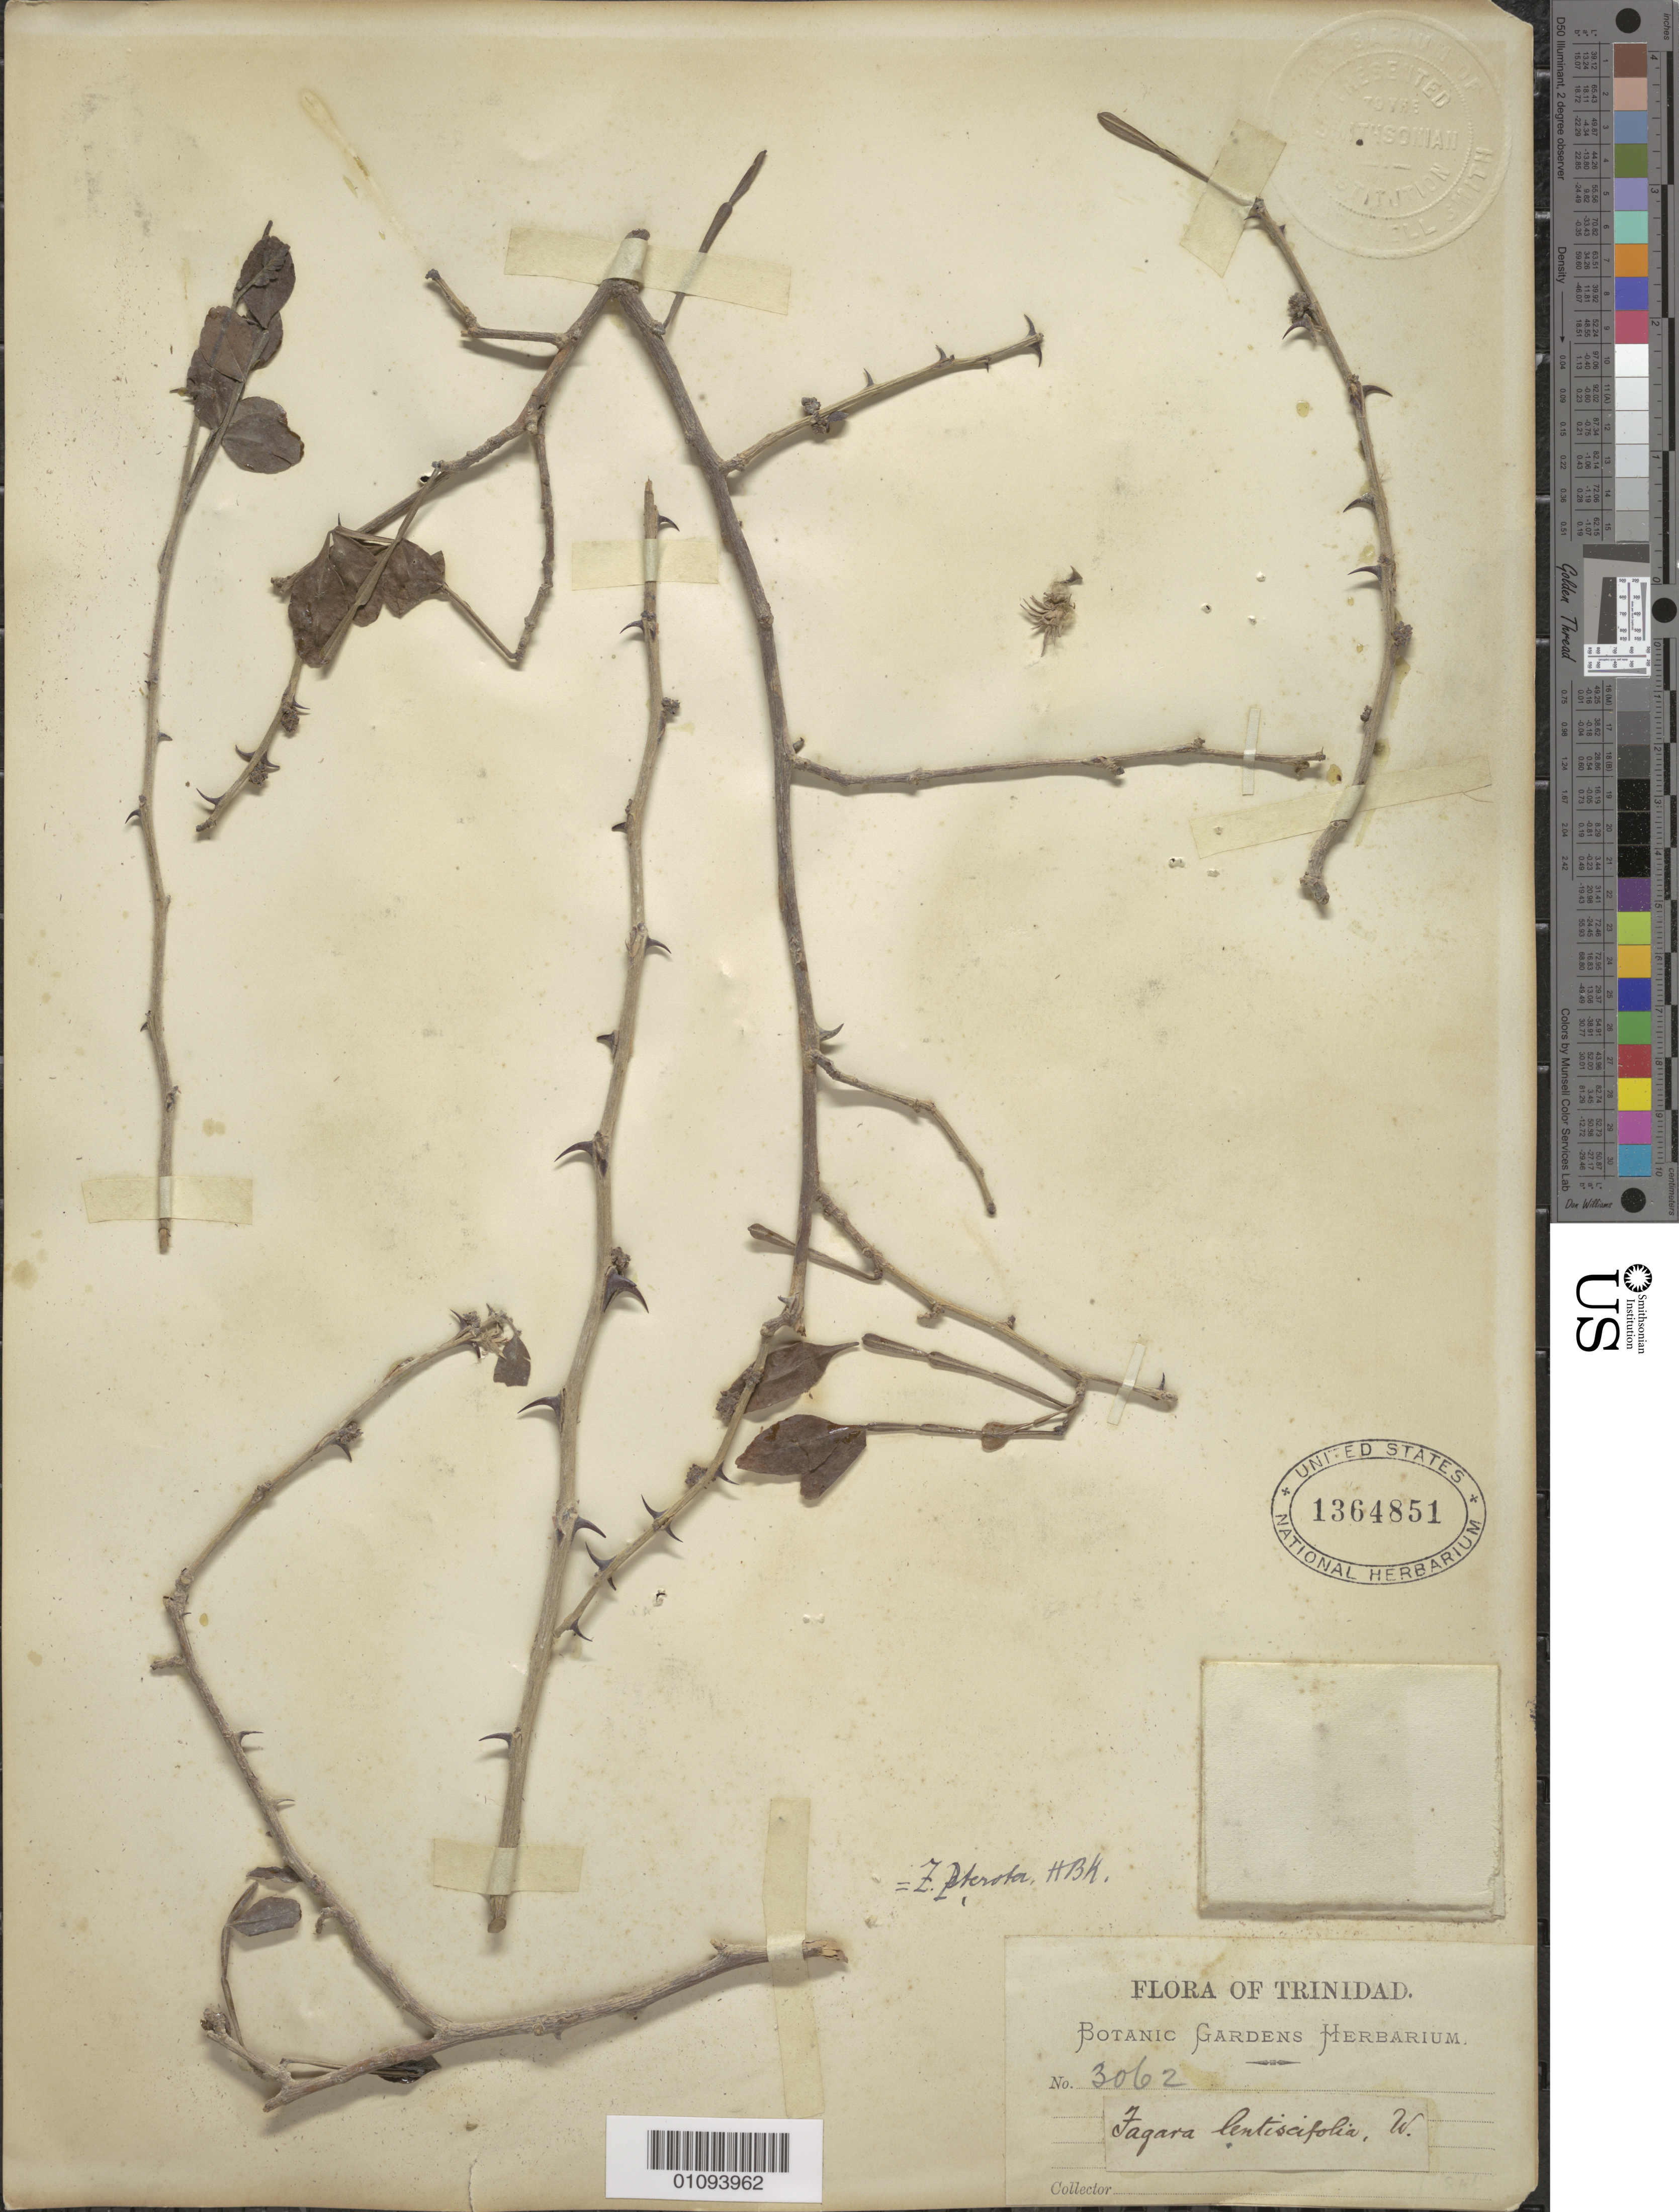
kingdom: Plantae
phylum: Tracheophyta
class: Magnoliopsida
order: Sapindales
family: Rutaceae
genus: Zanthoxylum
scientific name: Zanthoxylum fagara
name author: (L.) Sarg.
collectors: Botanic Gardens Herbarium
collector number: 3062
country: Trinidad and Tobago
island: Trinidad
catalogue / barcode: US 1364851